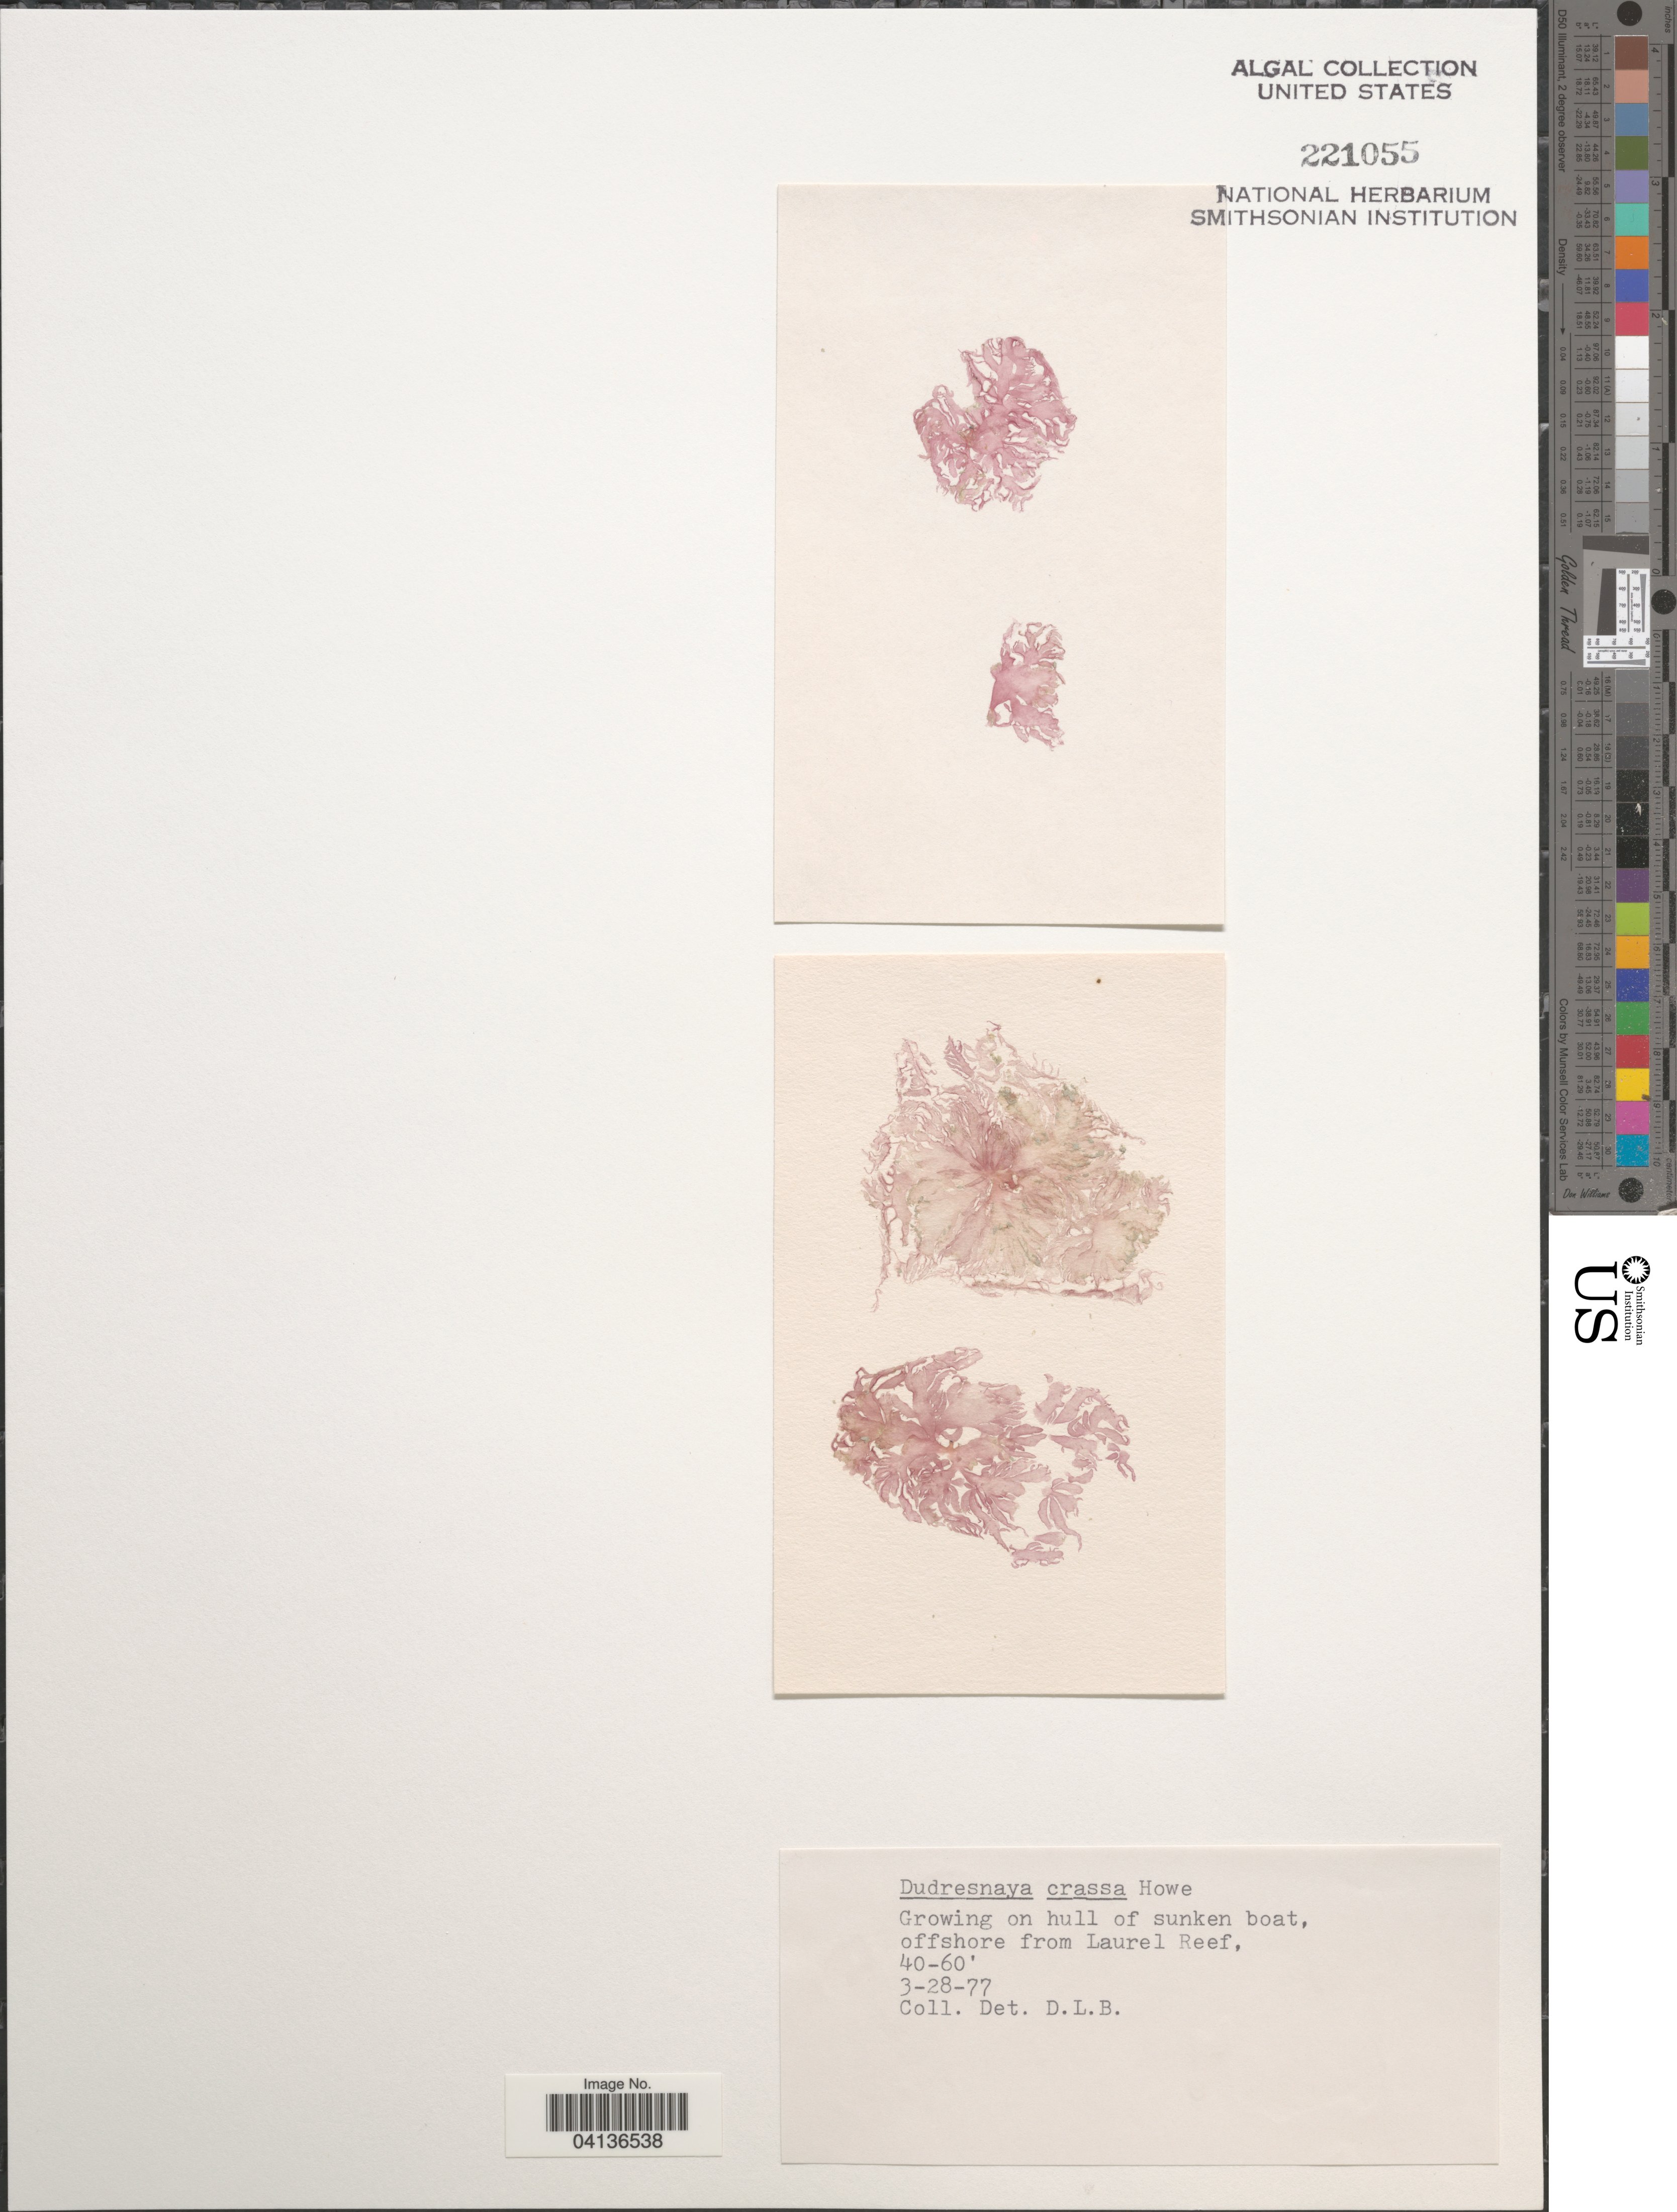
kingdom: Plantae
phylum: Rhodophyta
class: Florideophyceae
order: Gigartinales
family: Dumontiaceae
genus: Dudresnaya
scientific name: Dudresnaya crassa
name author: M. Howe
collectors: D. L. B.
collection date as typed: Transcribed d/m/y: 28/3/77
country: Puerto Rico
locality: Growing on hull of sunken boat, offshore from Laurel Reef.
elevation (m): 12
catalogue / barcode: US 221055